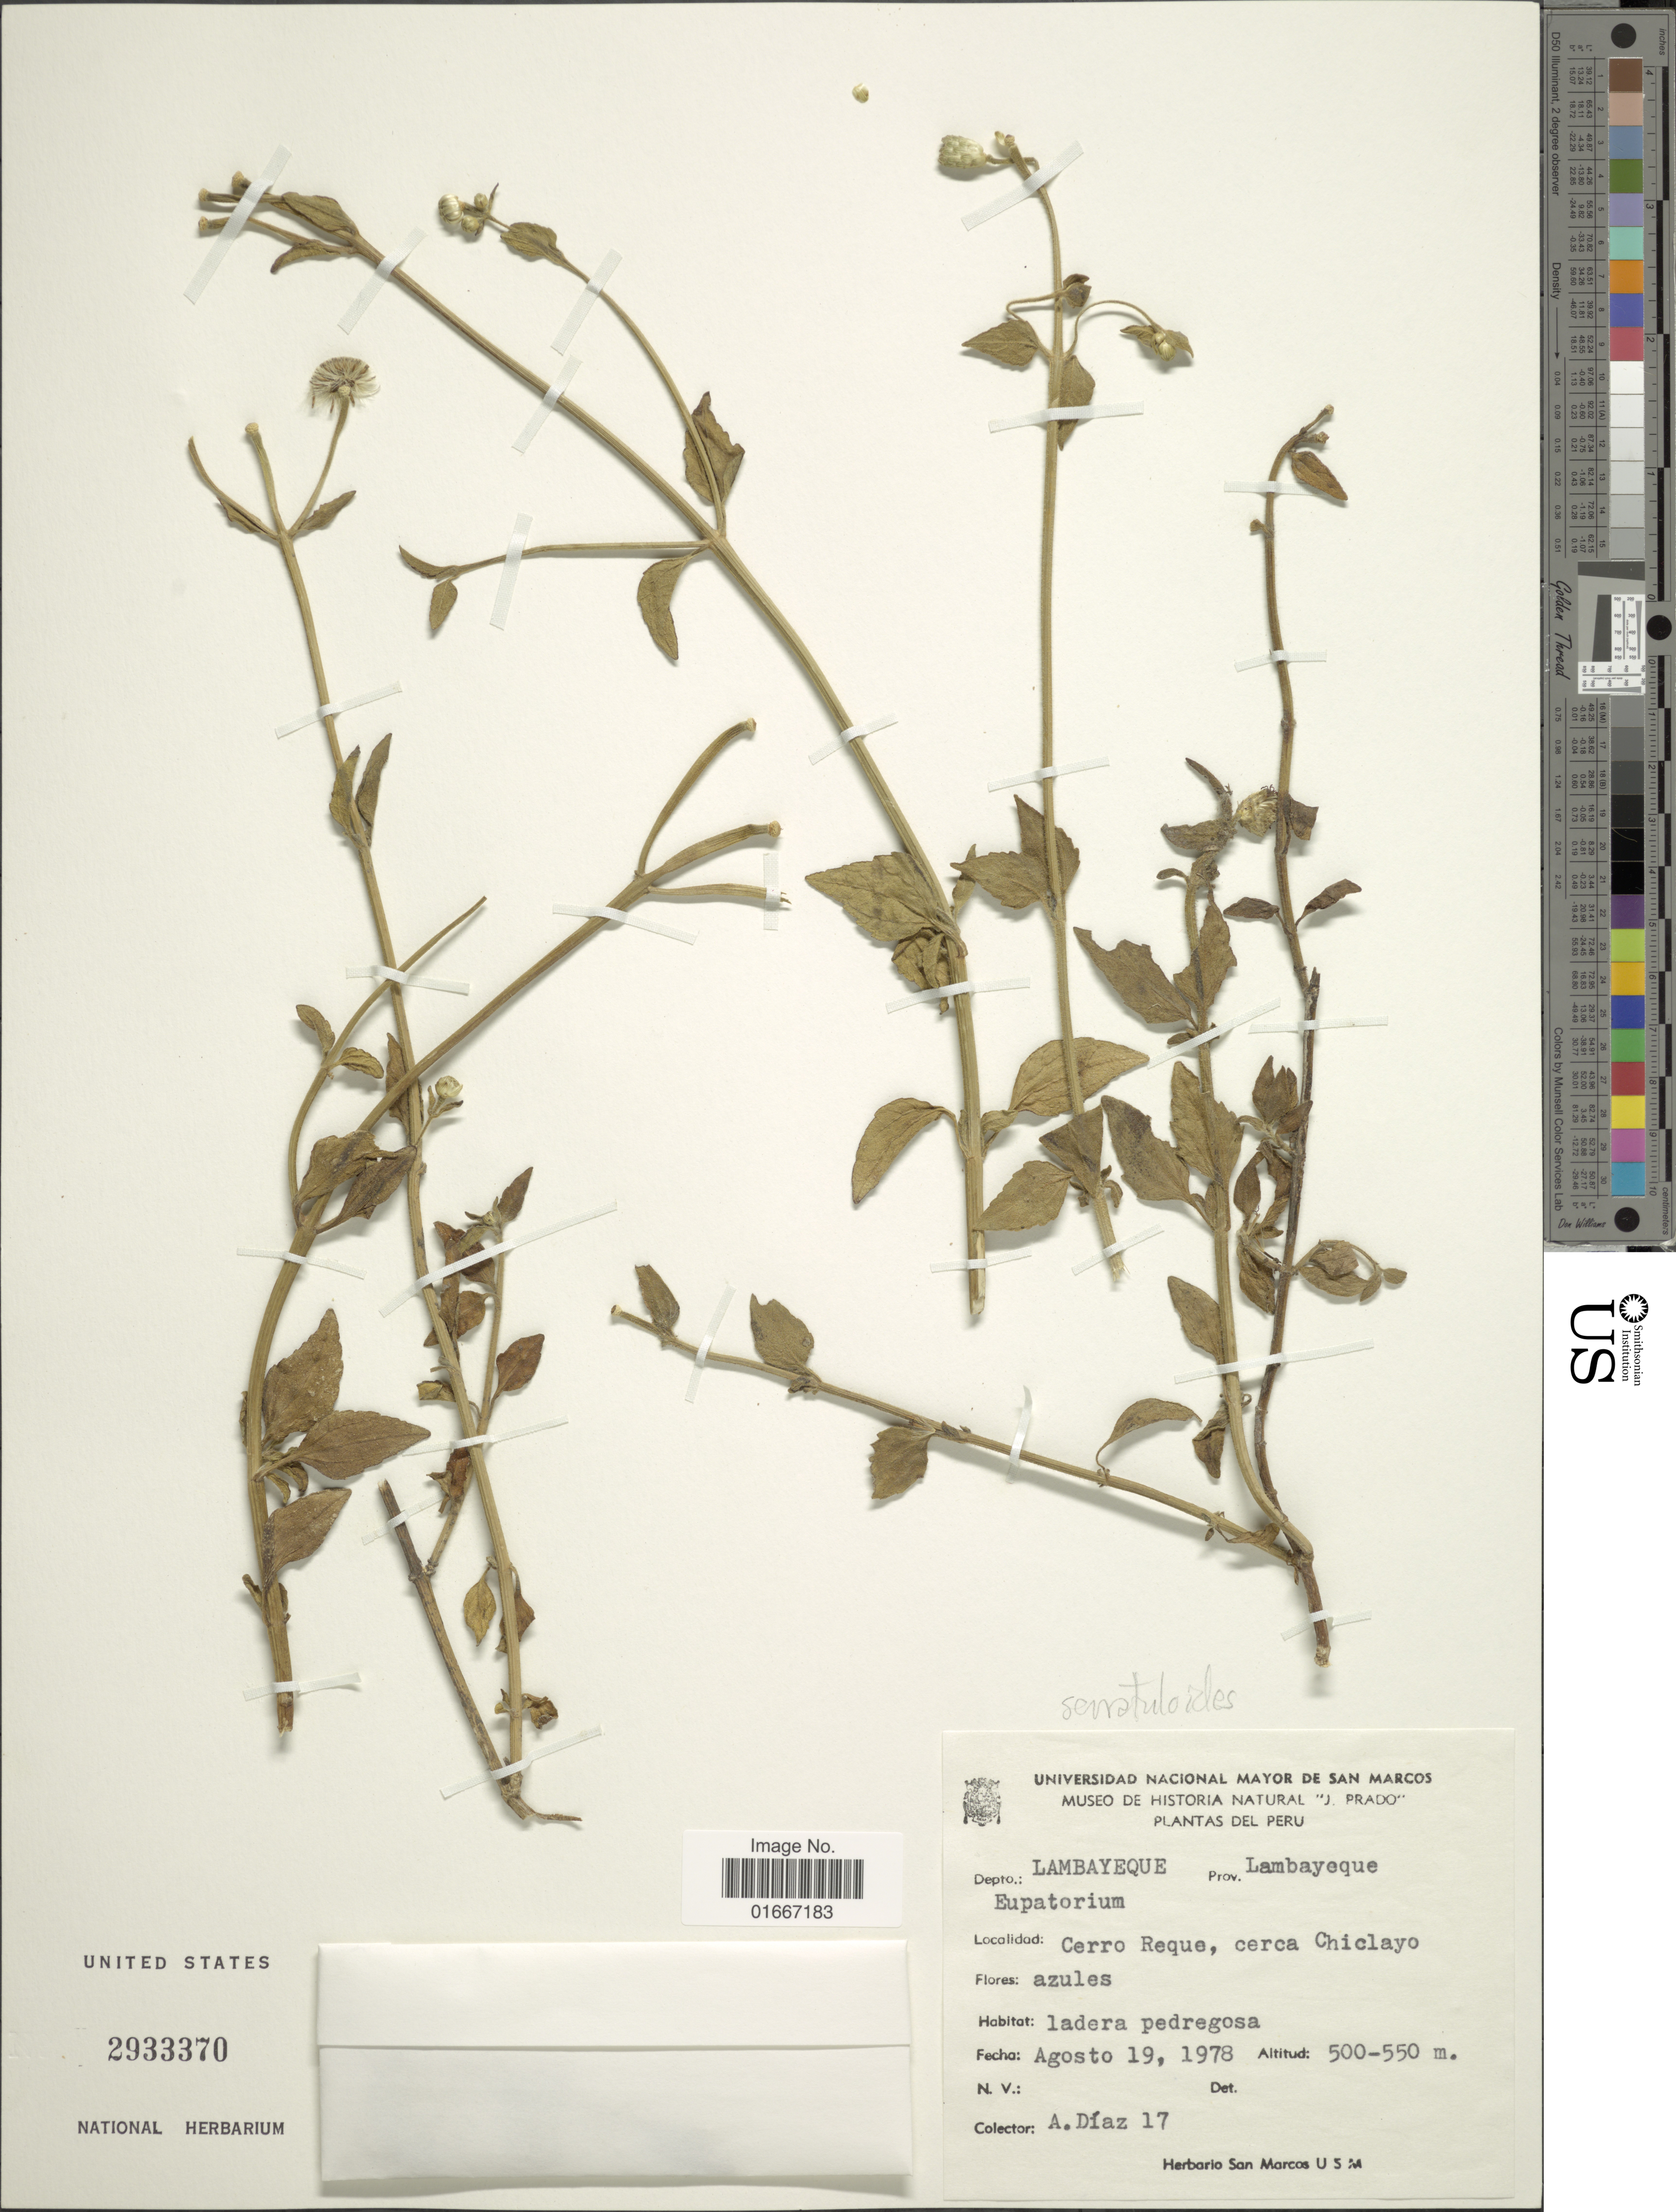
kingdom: Plantae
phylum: Tracheophyta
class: Magnoliopsida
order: Asterales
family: Asteraceae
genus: Chromolaena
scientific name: Chromolaena serratuloides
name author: (Kunth) R.M. King & H. Rob.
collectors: A. Diaz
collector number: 17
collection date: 1978-08-19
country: Peru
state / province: Lambayeque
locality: Prov. Lambayeque, Cerro Reque, cerca Chiclayo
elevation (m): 500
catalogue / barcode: US 2933370